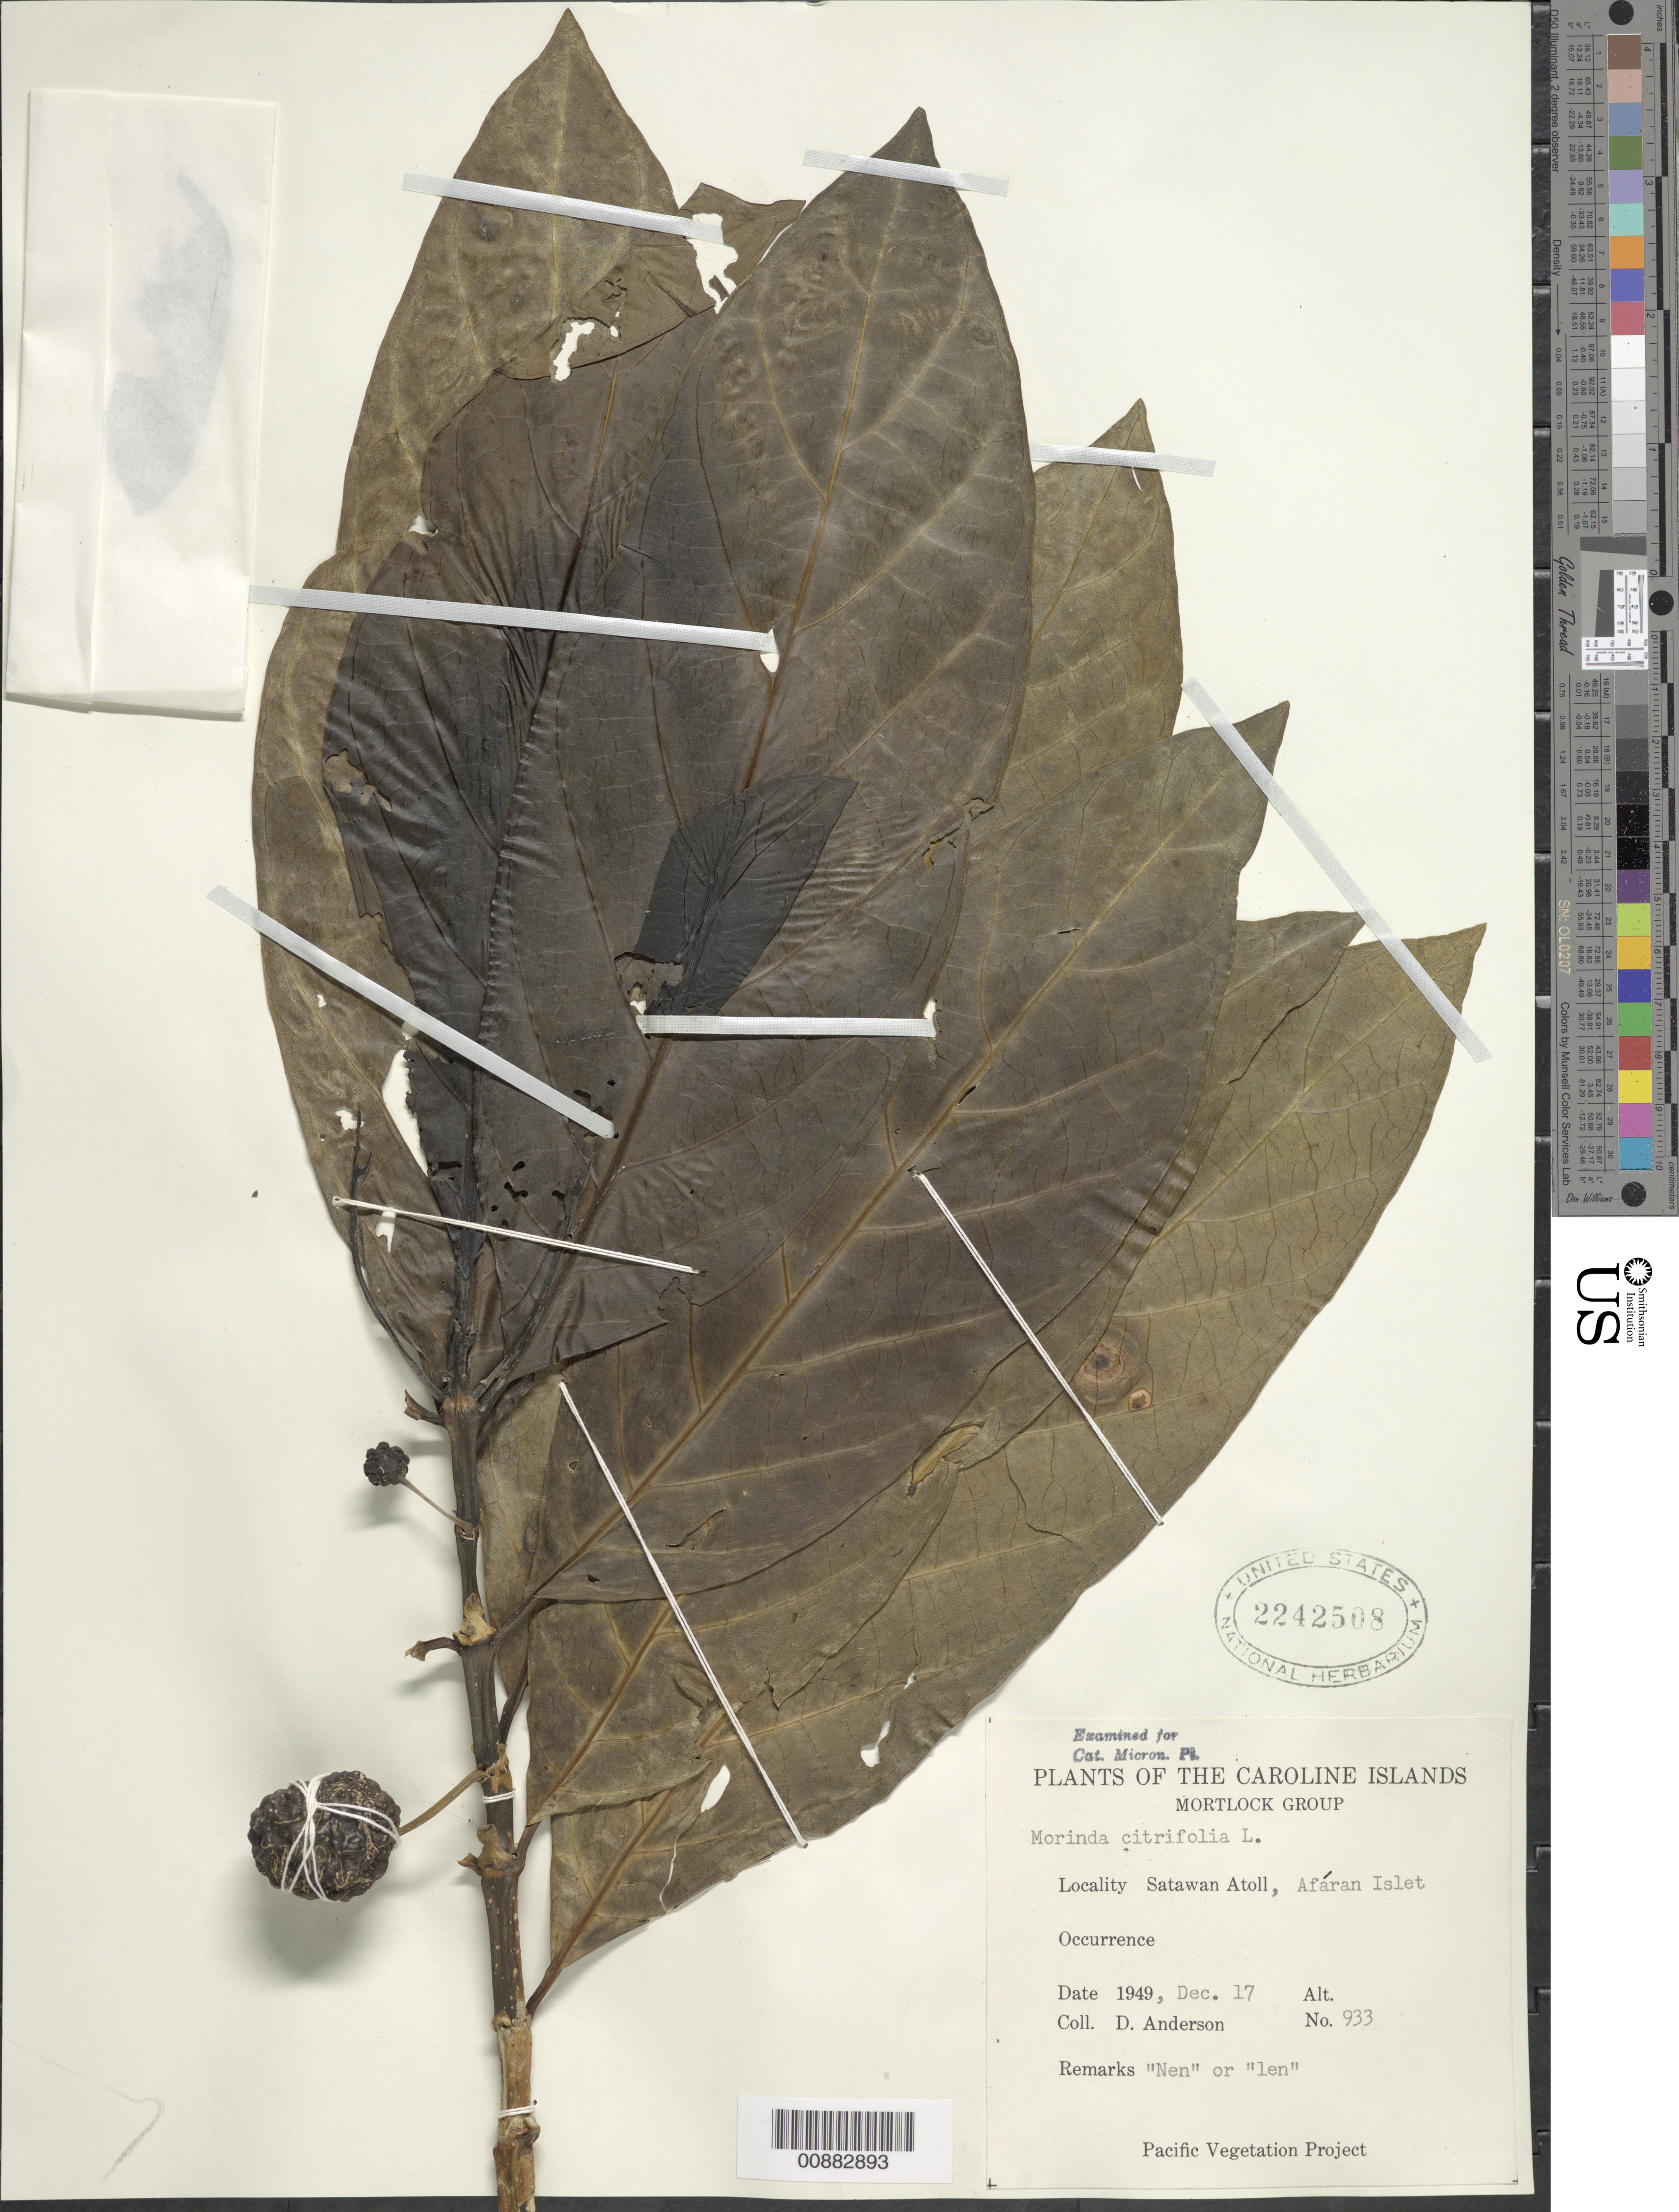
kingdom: Plantae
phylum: Tracheophyta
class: Magnoliopsida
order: Gentianales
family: Rubiaceae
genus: Morinda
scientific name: Morinda citrifolia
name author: L.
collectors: D. Anderson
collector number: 933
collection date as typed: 17 Dec 1949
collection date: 1949-12-17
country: Micronesia, Federated States of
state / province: Truk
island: Satawan Atoll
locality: Afaran Islet.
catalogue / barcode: US 2242508